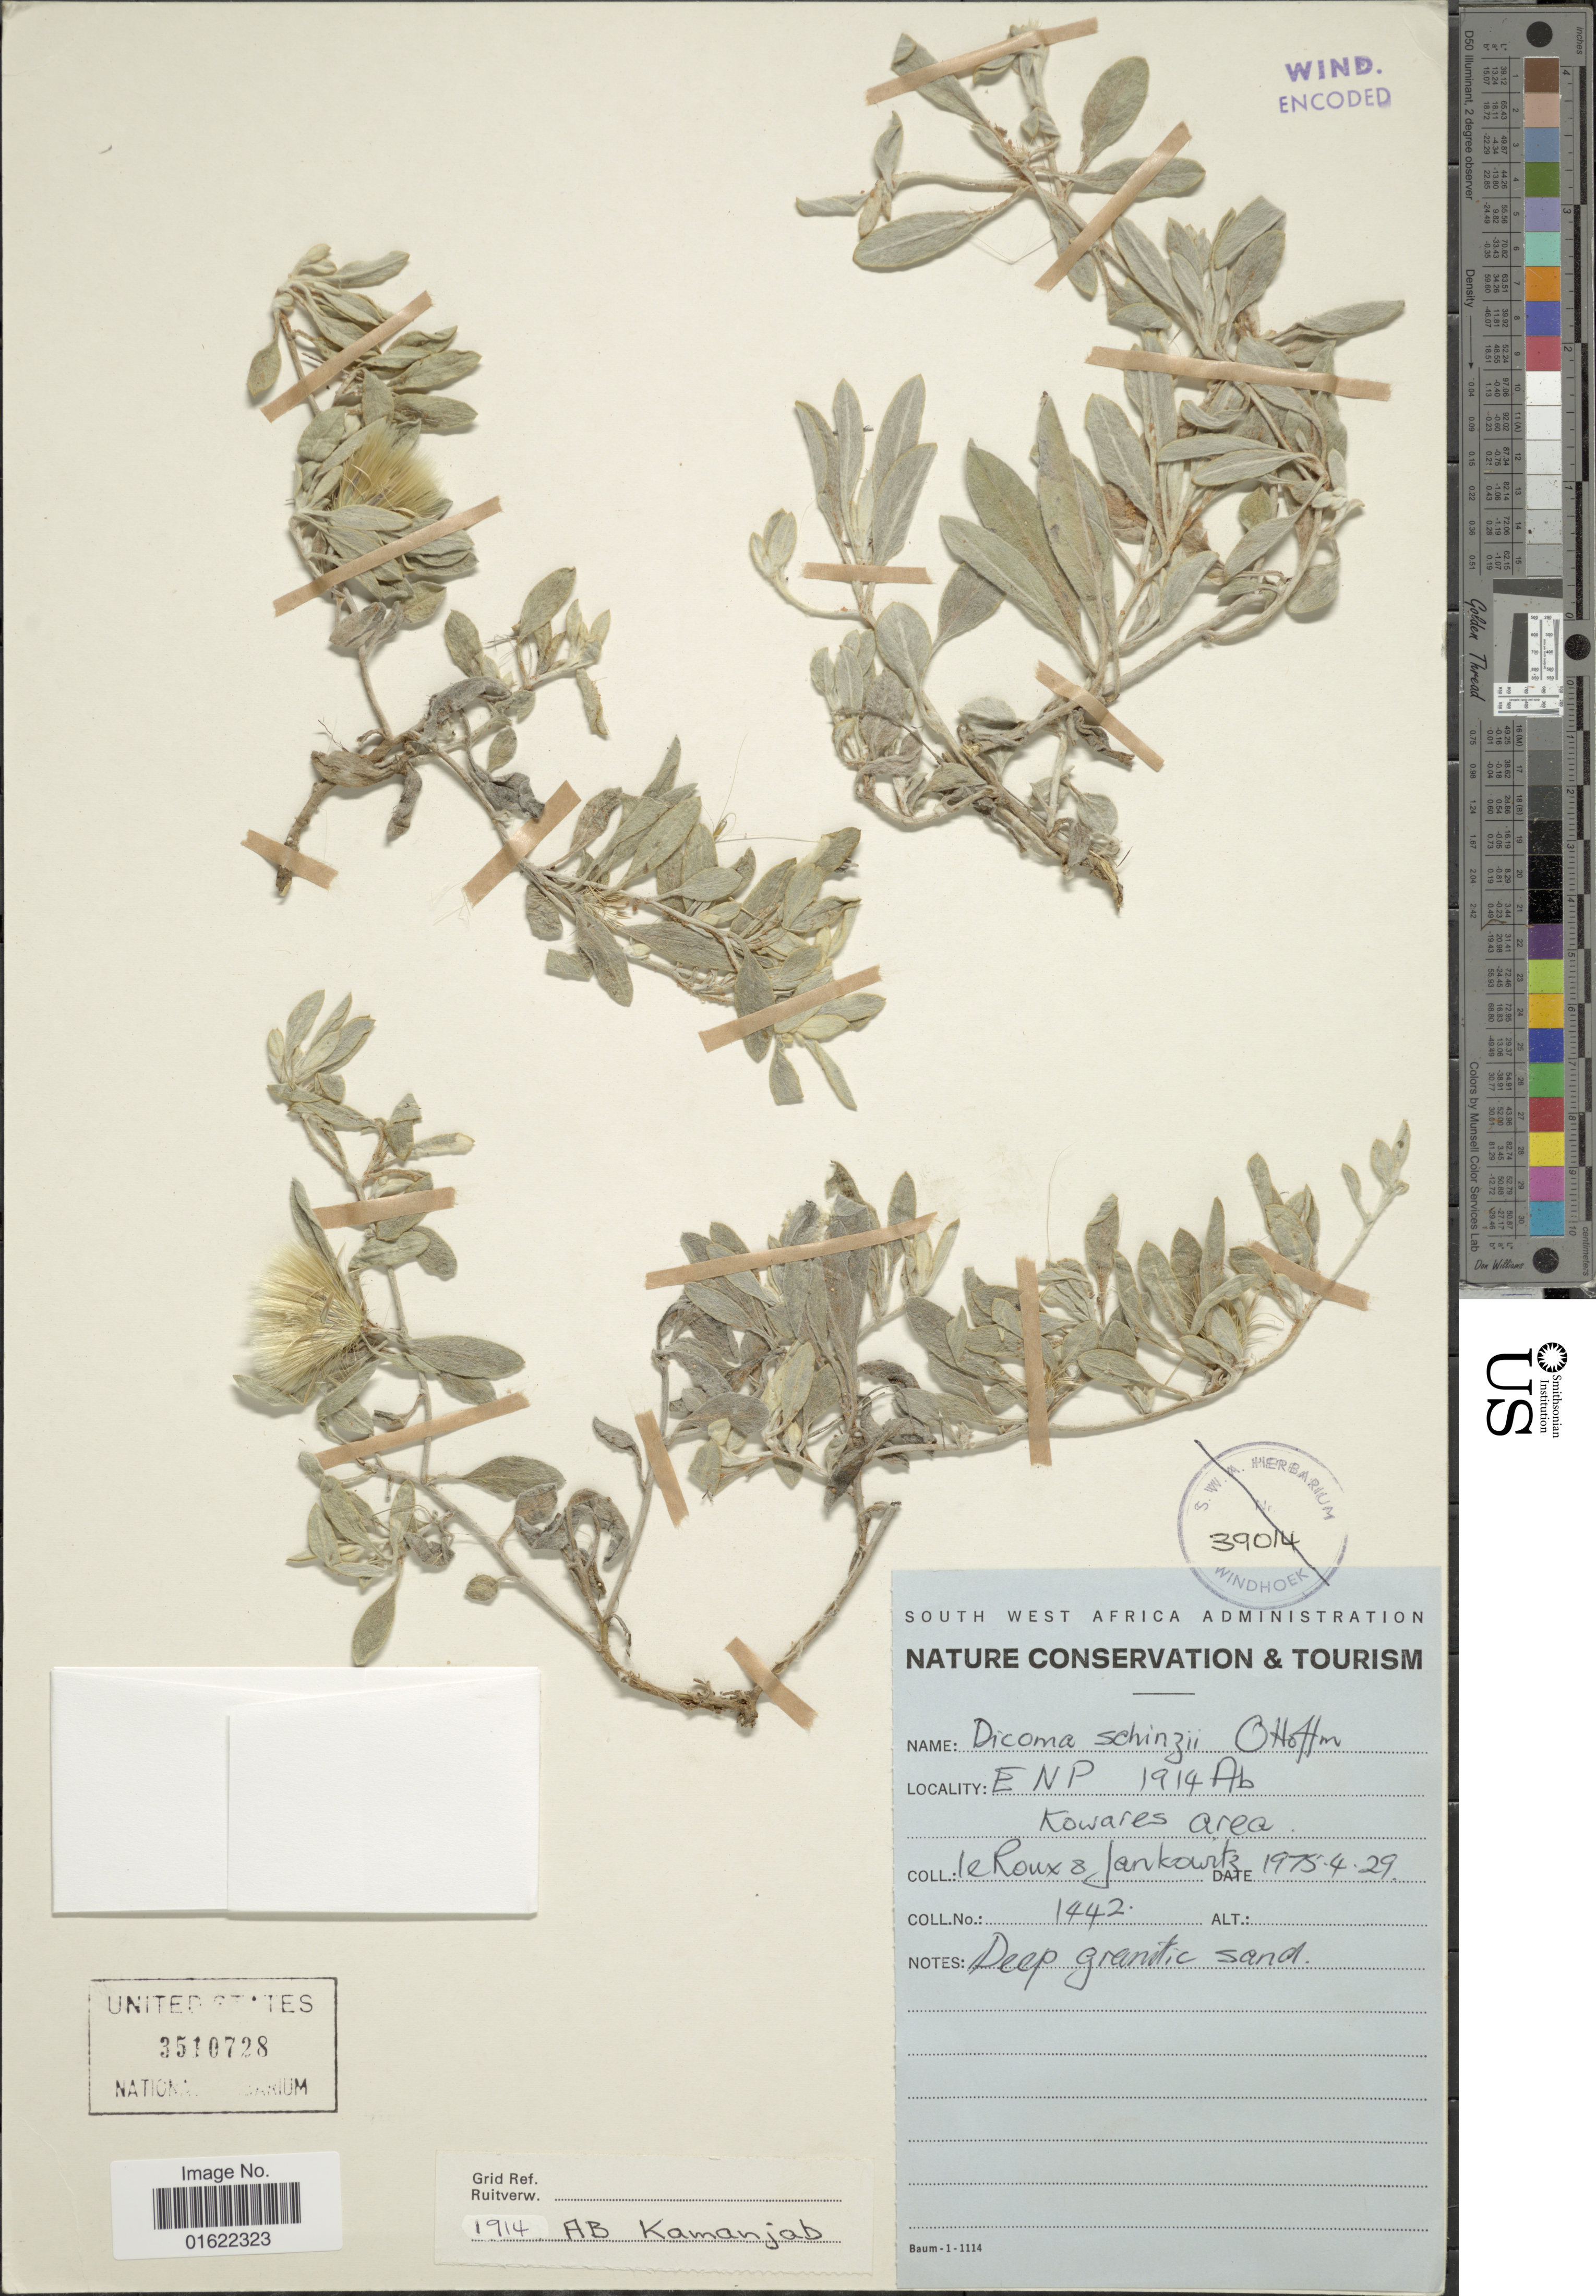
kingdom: Plantae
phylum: Tracheophyta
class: Magnoliopsida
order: Asterales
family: Asteraceae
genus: Dicoma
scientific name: Dicoma schinzii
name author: O. Hoffm.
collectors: -. le Roux & Jankowitz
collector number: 1442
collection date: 1975-04-29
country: Namibia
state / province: Kunene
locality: ENP 1914 Ab. Kowares area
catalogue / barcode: US 3510728